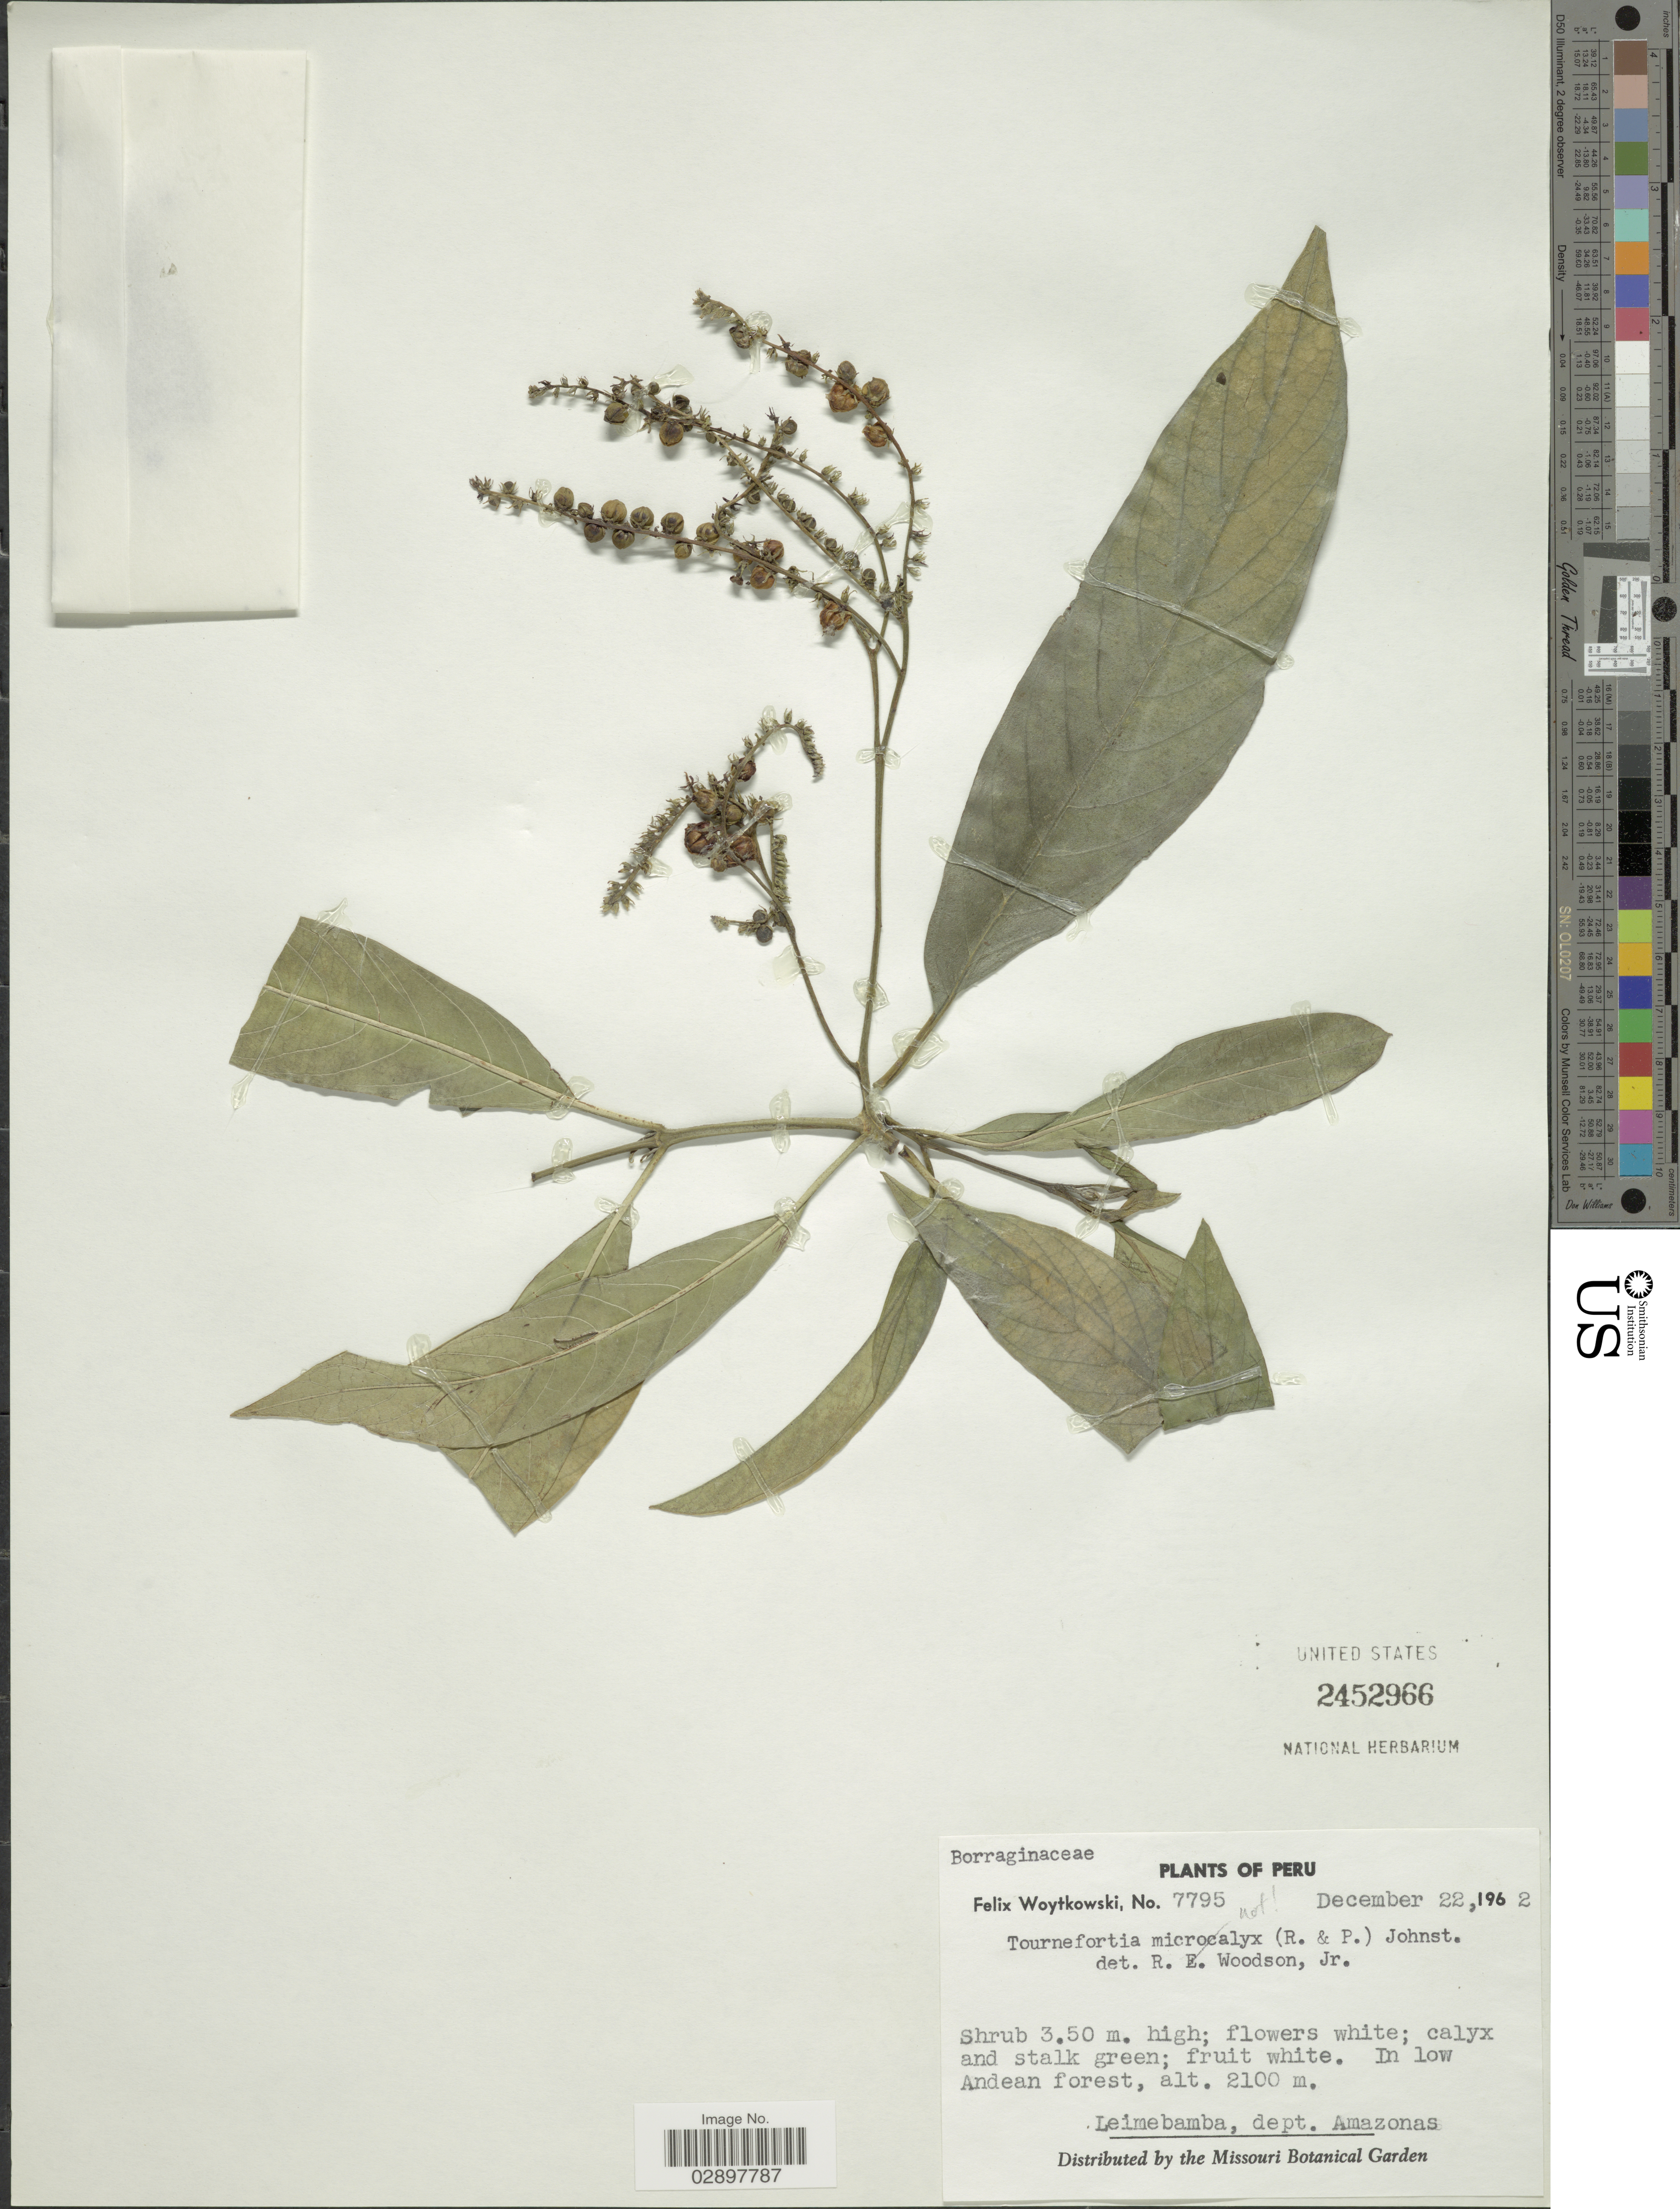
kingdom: Plantae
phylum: Tracheophyta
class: Magnoliopsida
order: Boraginales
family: Heliotropiaceae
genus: Tournefortia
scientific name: Tournefortia sp.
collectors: F. Woytkowski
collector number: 7795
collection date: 1962-12-22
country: Peru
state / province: Amazonas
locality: In low Andean forest. Leimebamba, dept. Amazonas.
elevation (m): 2100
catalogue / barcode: US 2462966